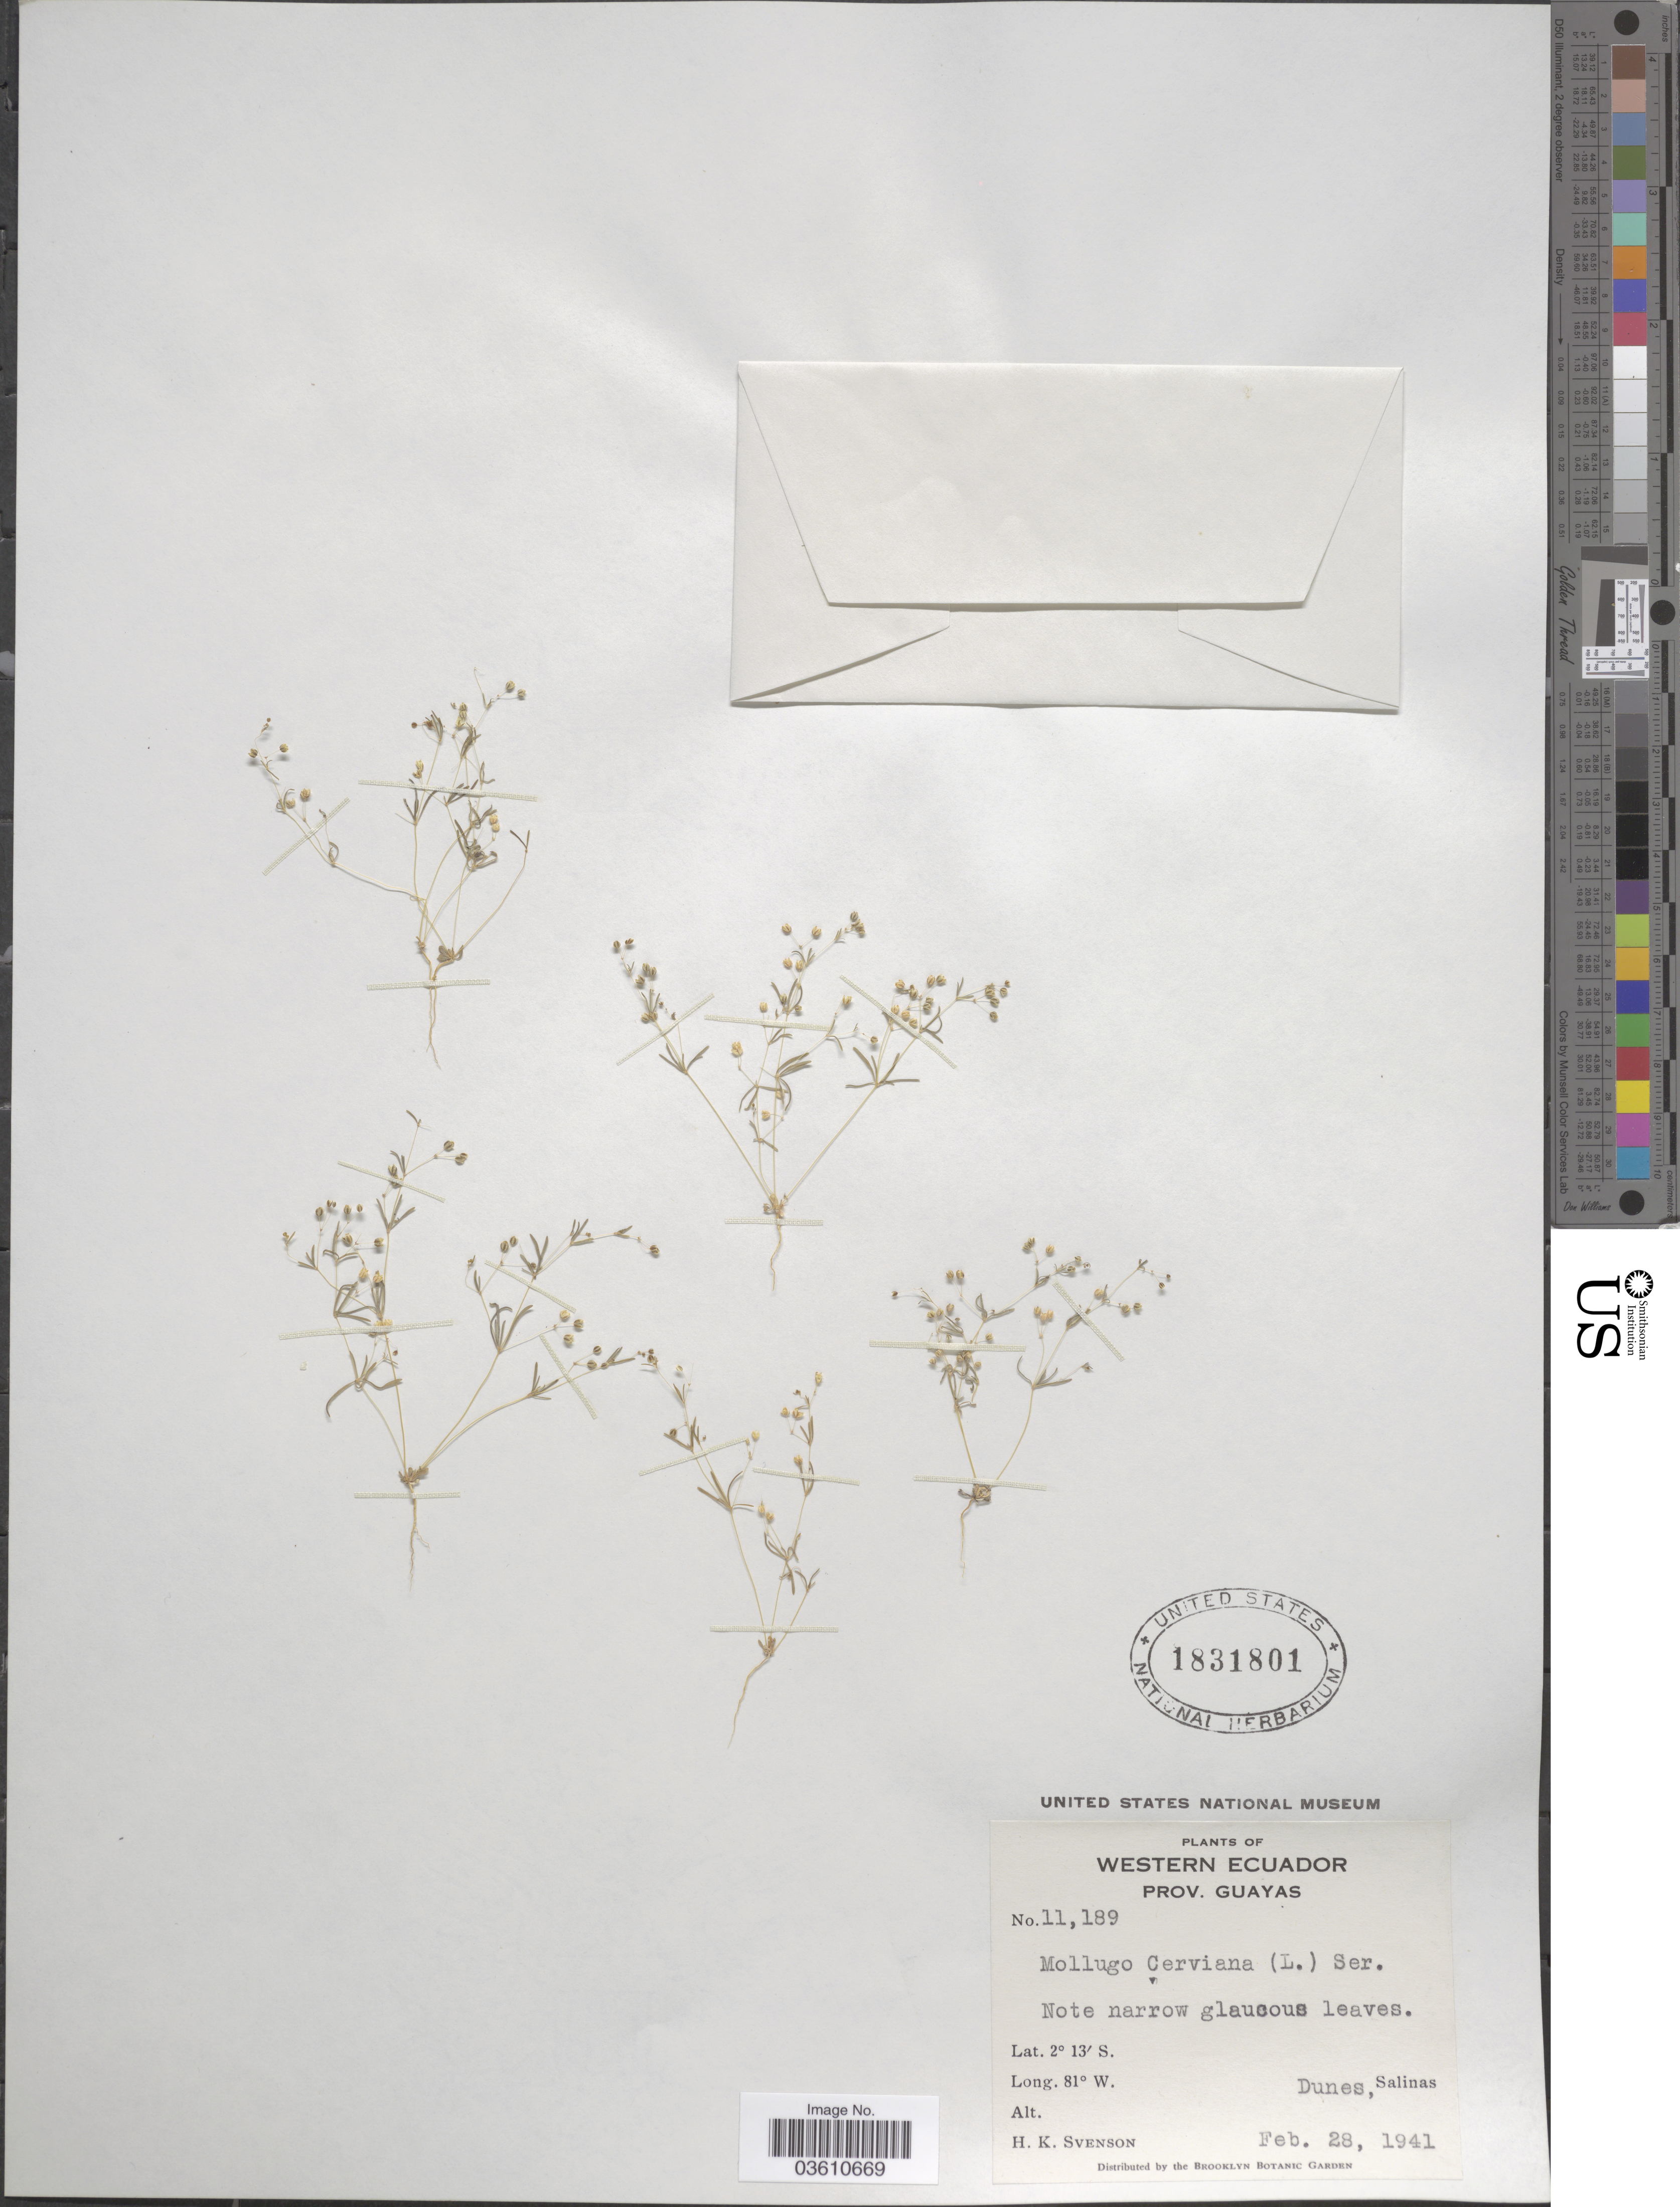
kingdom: Plantae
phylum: Tracheophyta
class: Magnoliopsida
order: Caryophyllales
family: Molluginaceae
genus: Hypertelis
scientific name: Hypertelis umbellata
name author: (Forssk.) Thulin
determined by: Strong, Mark T., (BOT), Smithsonian Institution - National Museum of Natural History (UNITED STATES)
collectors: H. K. Svenson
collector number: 11189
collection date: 1941-02-28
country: Ecuador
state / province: Guayas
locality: Western Ecuador. Dunes, Salinas.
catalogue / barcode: US 1831801